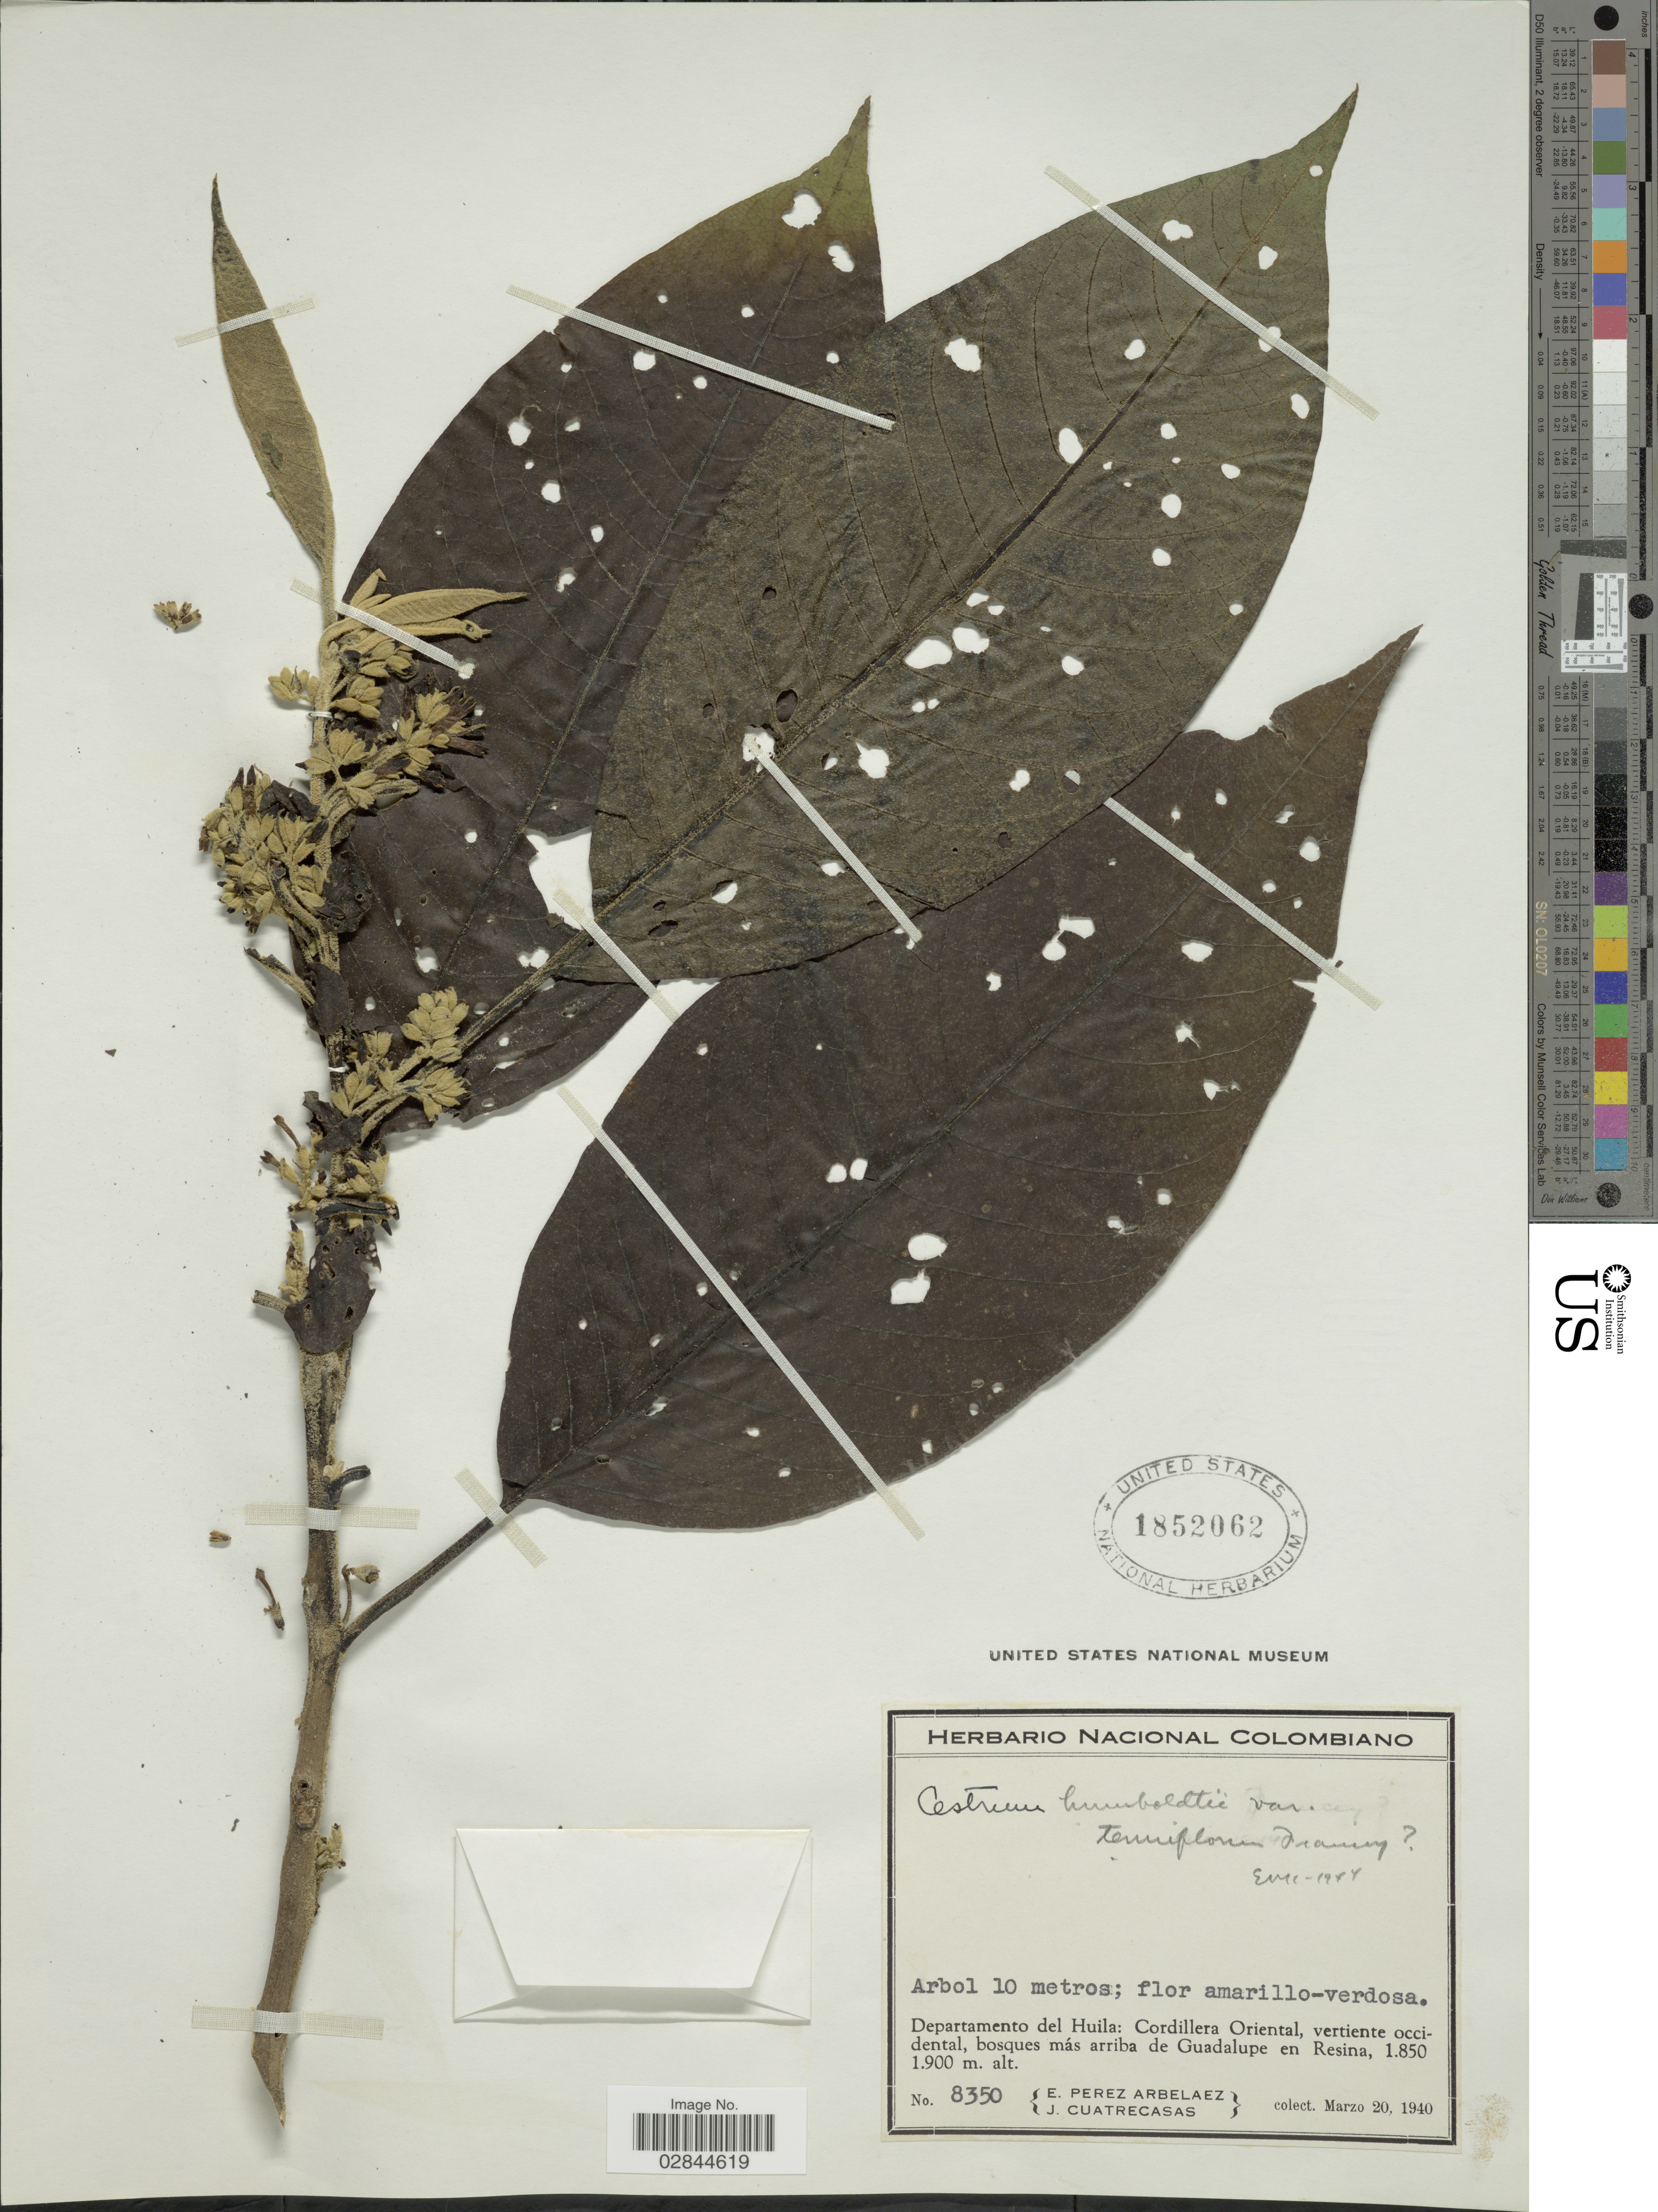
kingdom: Plantae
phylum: Tracheophyta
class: Magnoliopsida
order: Solanales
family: Solanaceae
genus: Cestrum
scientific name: Cestrum humboldtii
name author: Francey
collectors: E. Pérez Arbeláez & J. Cuatrecasas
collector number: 8350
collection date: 1940-03-20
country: Colombia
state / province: Huila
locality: Departamento del Huila: Cordillera Oriental, vertiente occidental, bosques más arriba de Guadalupe en Resina.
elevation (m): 1850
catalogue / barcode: US 1852062